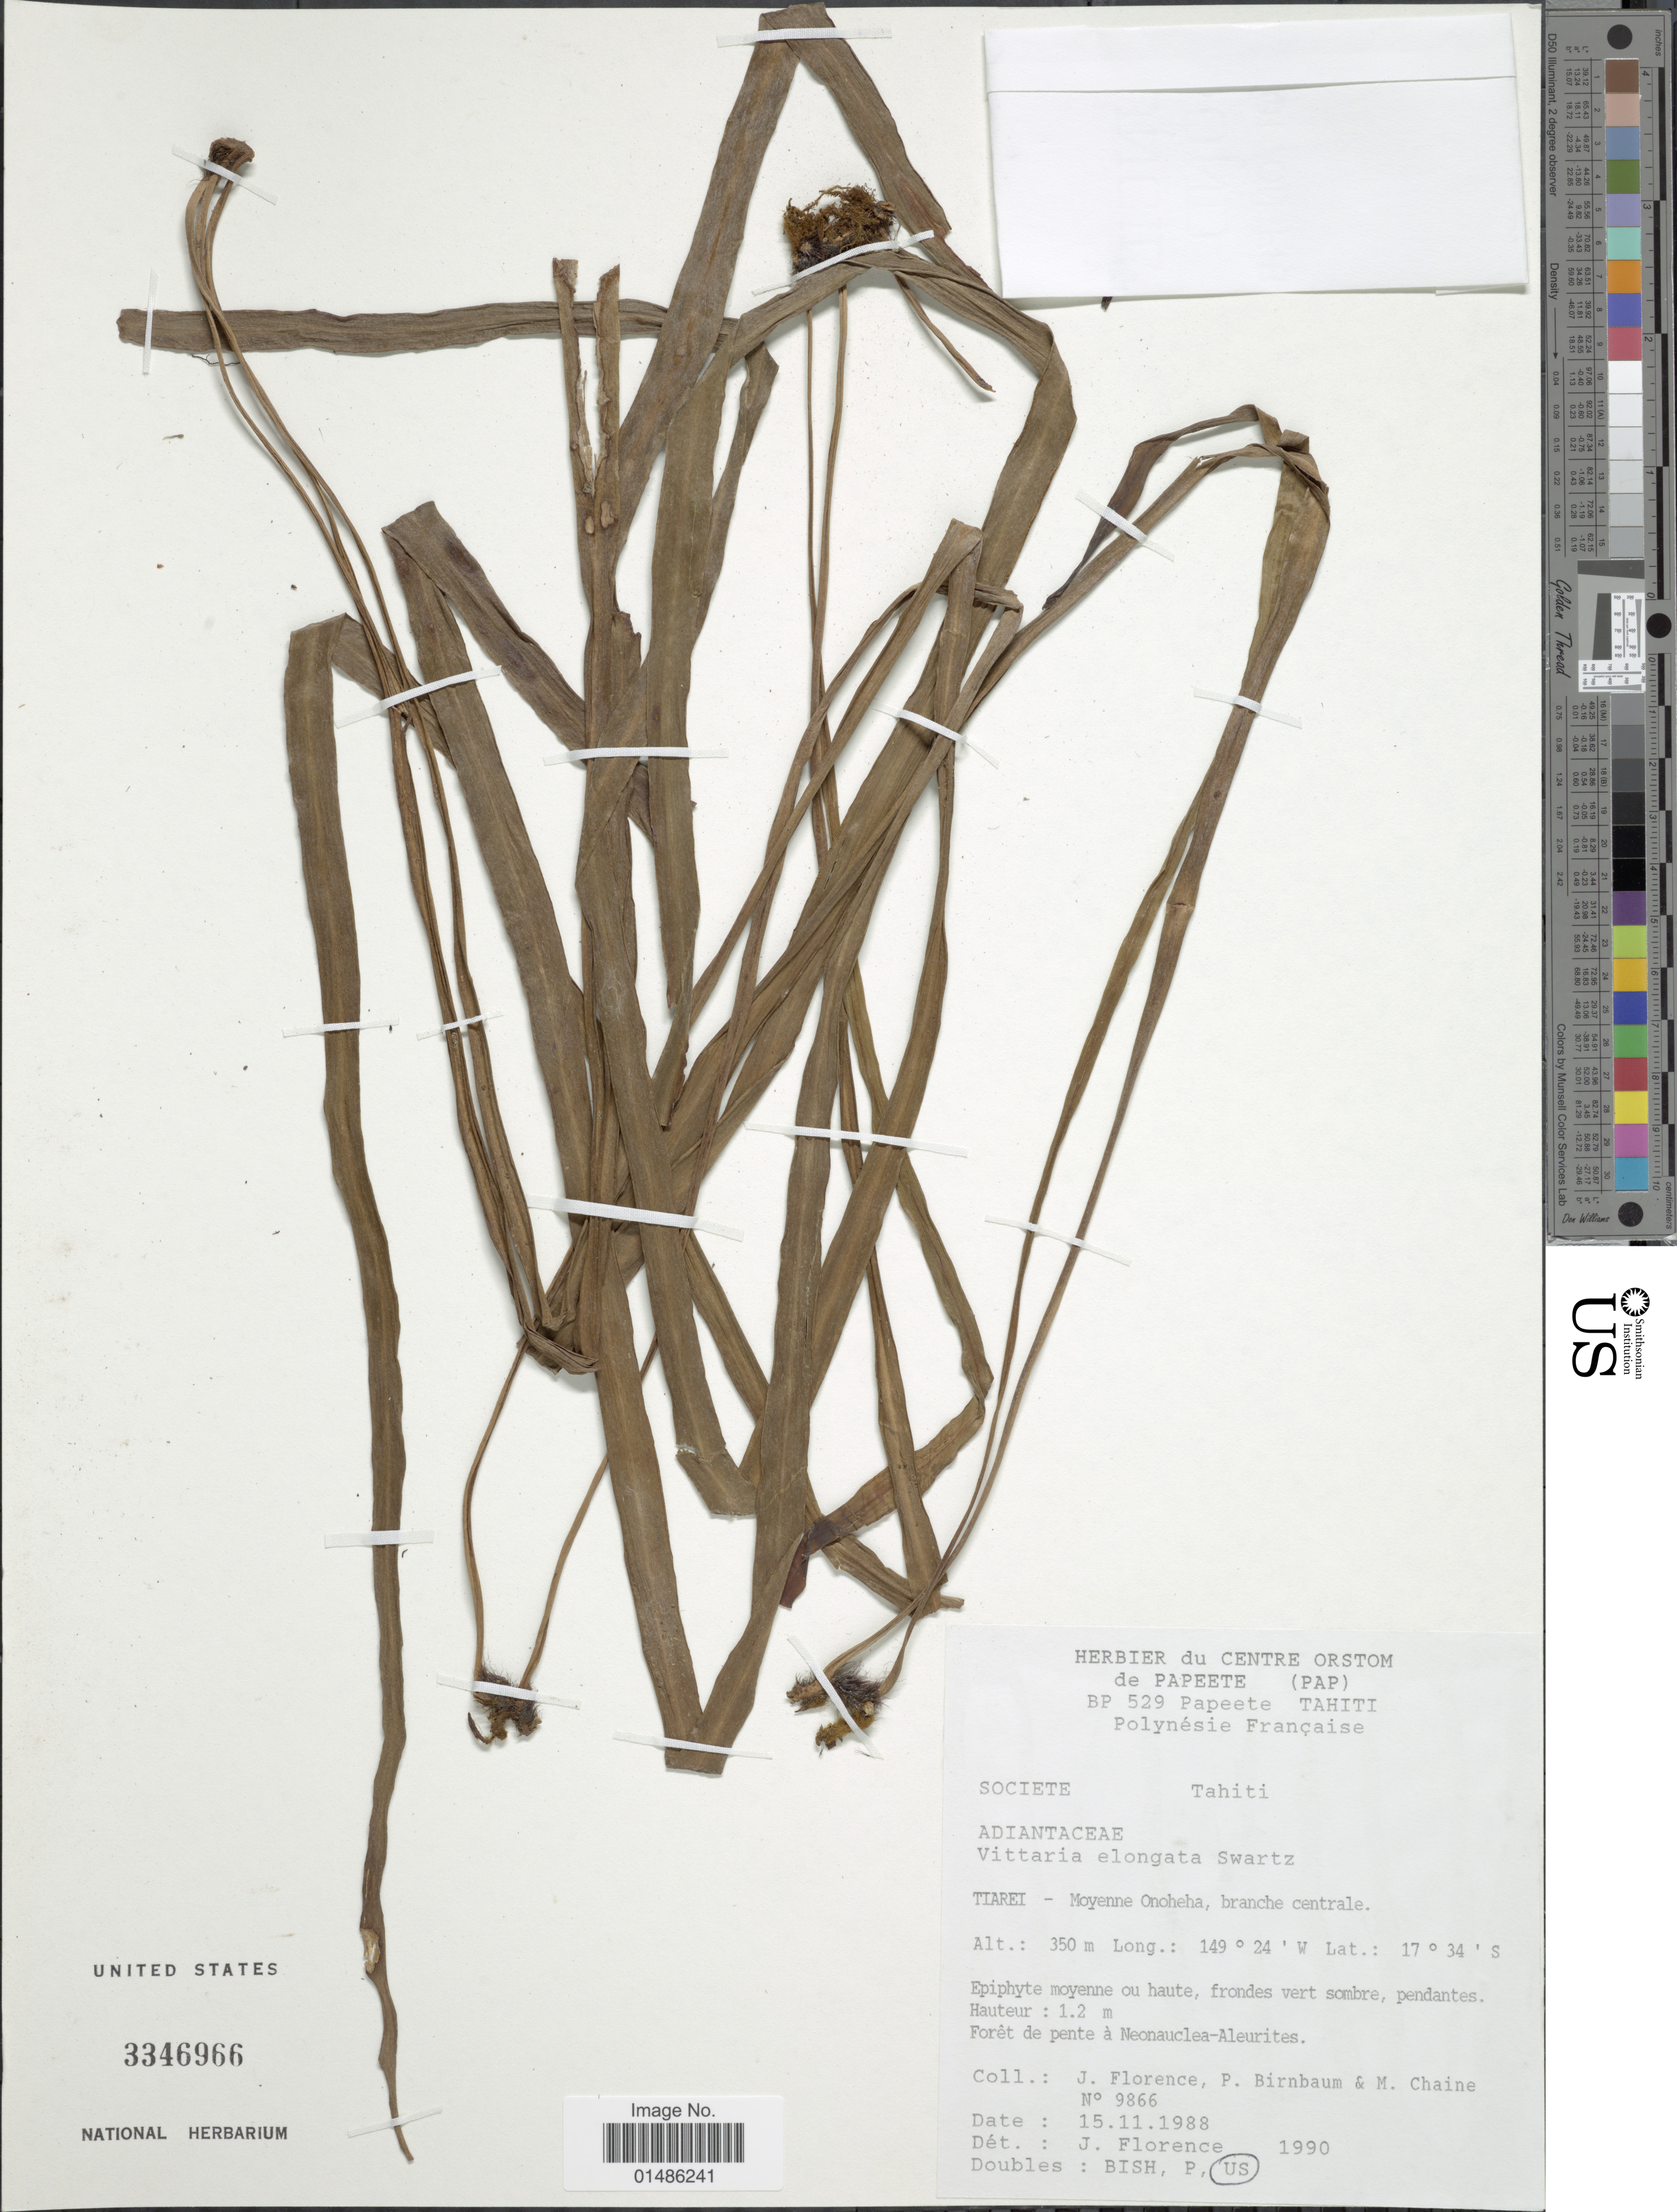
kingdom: Plantae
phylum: Tracheophyta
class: Polypodiopsida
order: Polypodiales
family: Pteridaceae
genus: Haplopteris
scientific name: Haplopteris elongata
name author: (Sw.) Crane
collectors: J. Florence, P. Birnbaum & M. Chaine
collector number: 9866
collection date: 1988-11-15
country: French Polynesia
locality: BP 529 Papeete Tahiti. Societe. Tiarei - Moyenne Onoheha, branche centrale.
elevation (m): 350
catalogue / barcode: US 3346966